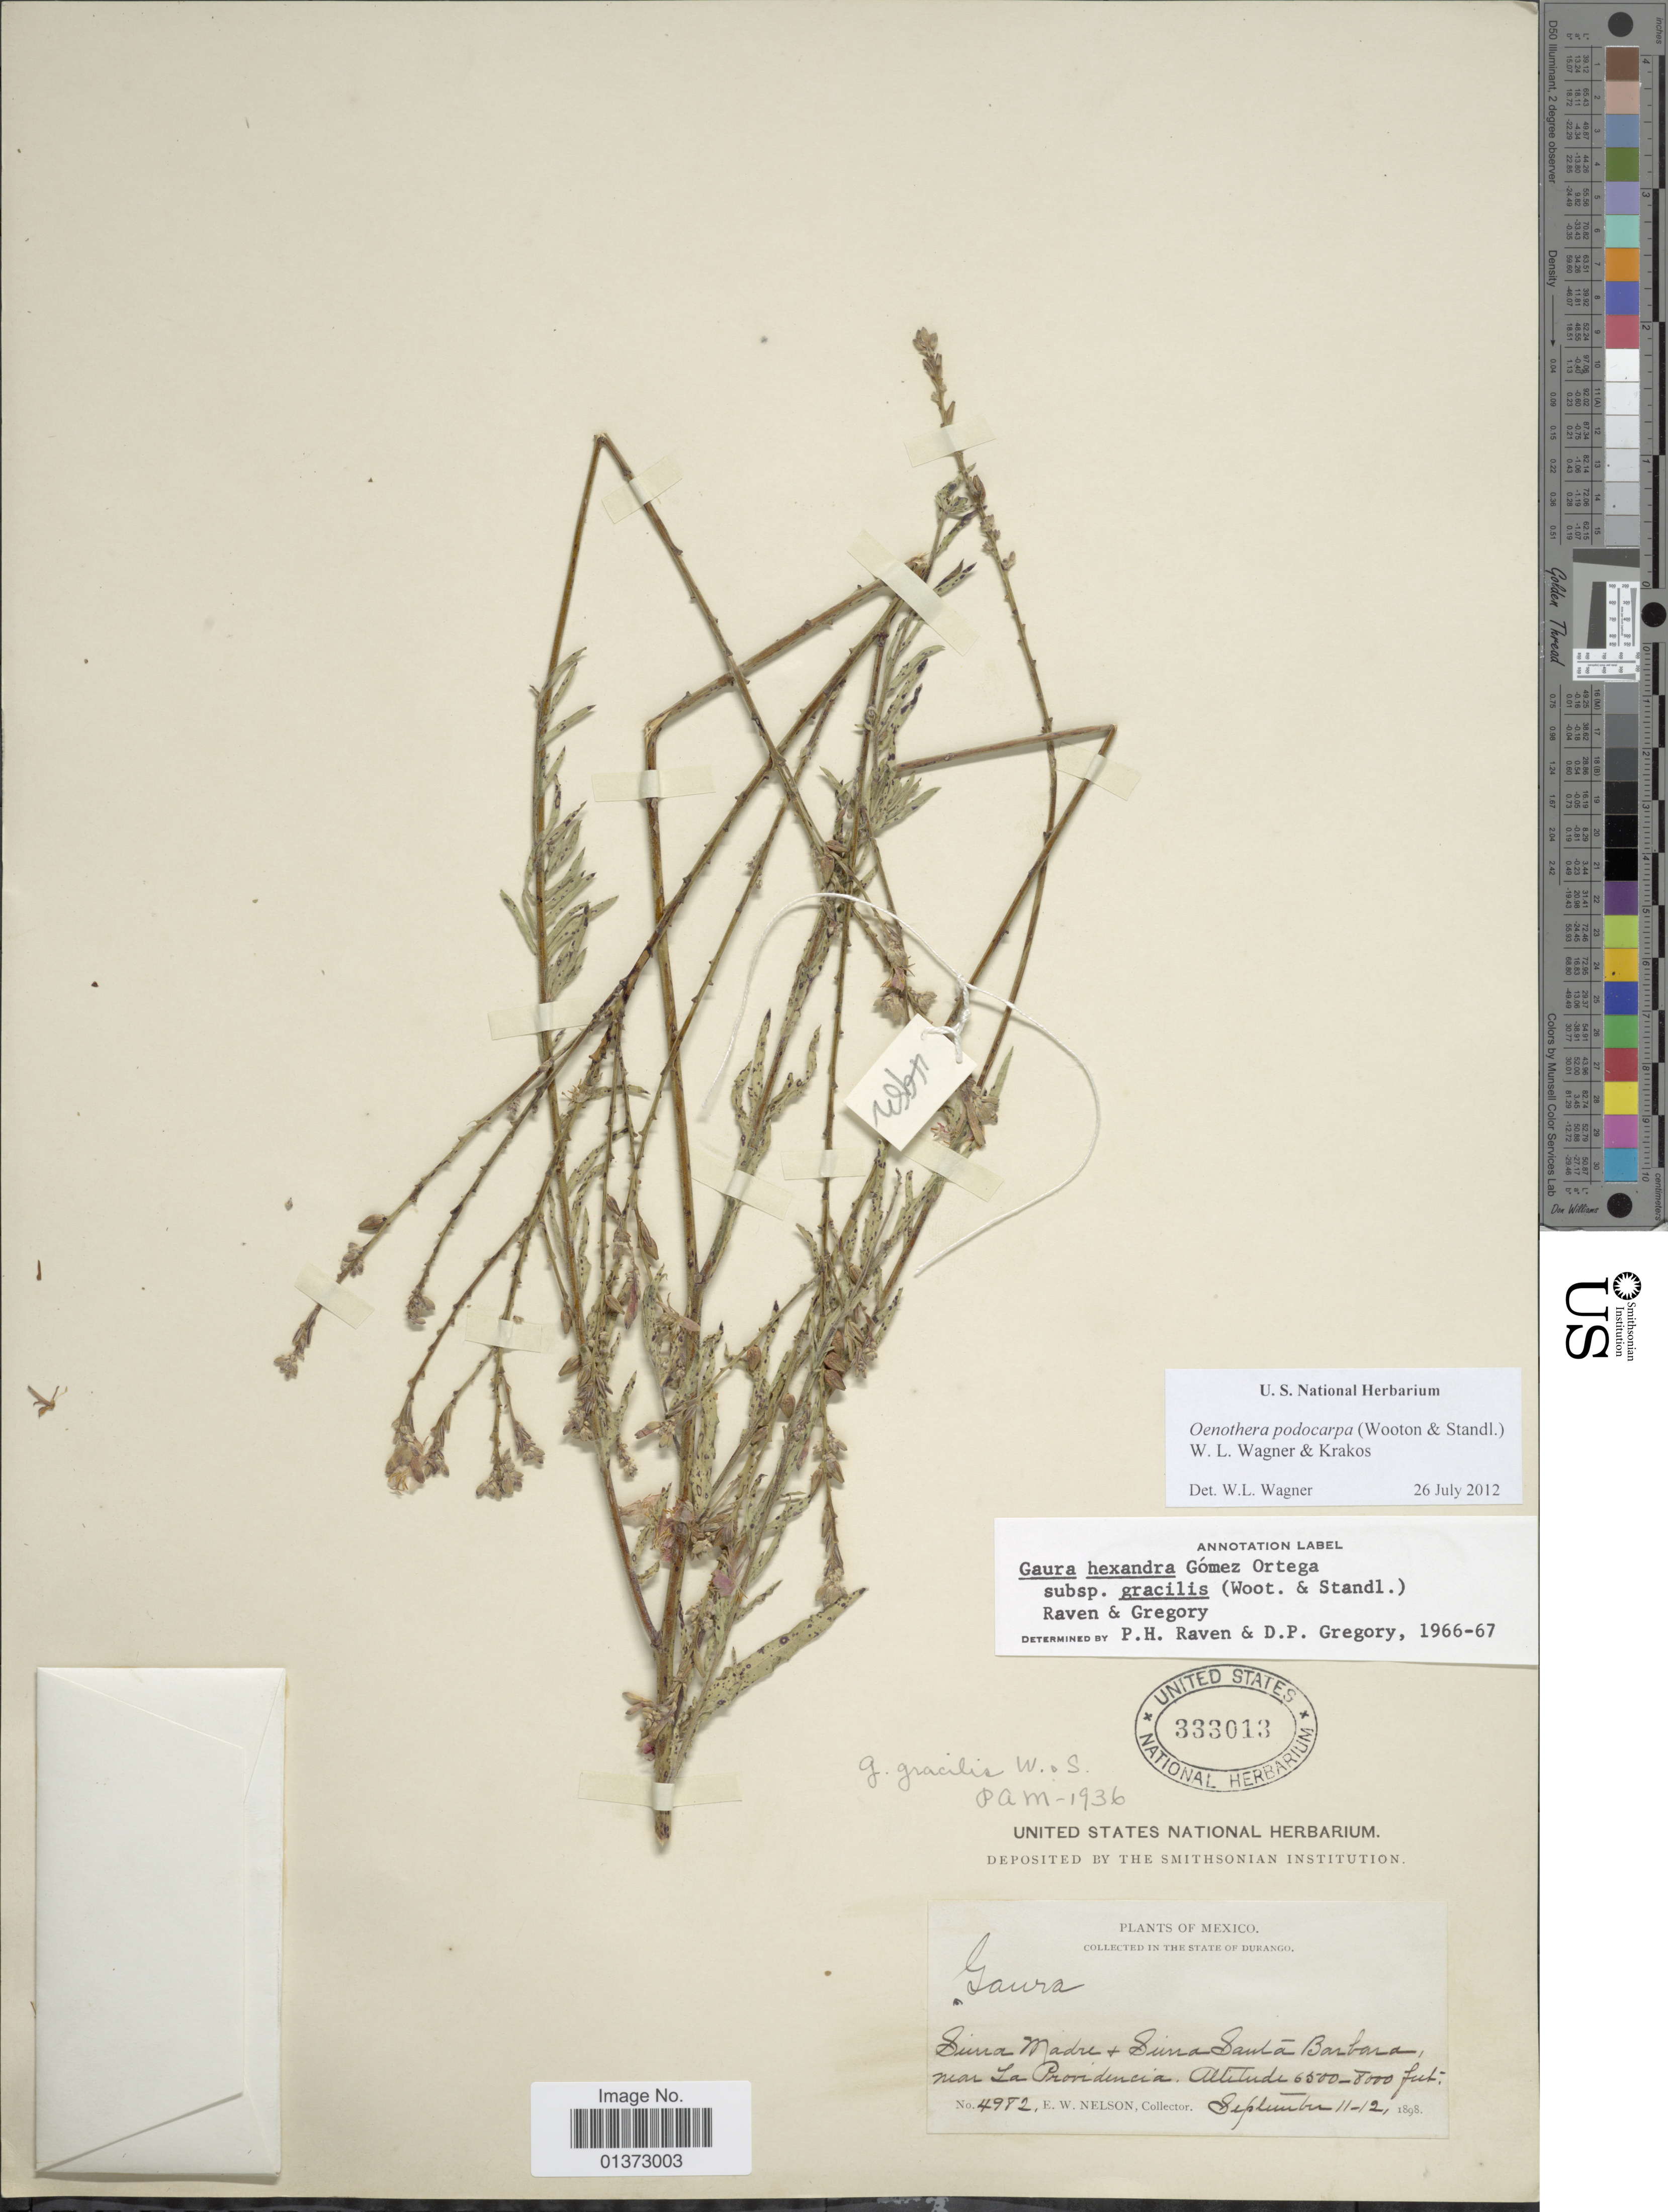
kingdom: Plantae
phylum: Tracheophyta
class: Magnoliopsida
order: Myrtales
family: Onagraceae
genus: Oenothera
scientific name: Oenothera podocarpa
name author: (Wooton & Standl.) Krakos & W.L. Wagner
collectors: E. W. Nelson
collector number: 4982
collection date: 1898-09-11/1898-09-12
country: Mexico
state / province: Durango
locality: Sierra Madre + Sierra Santa Barbara, near La Providencia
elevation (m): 1981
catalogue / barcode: US 333013